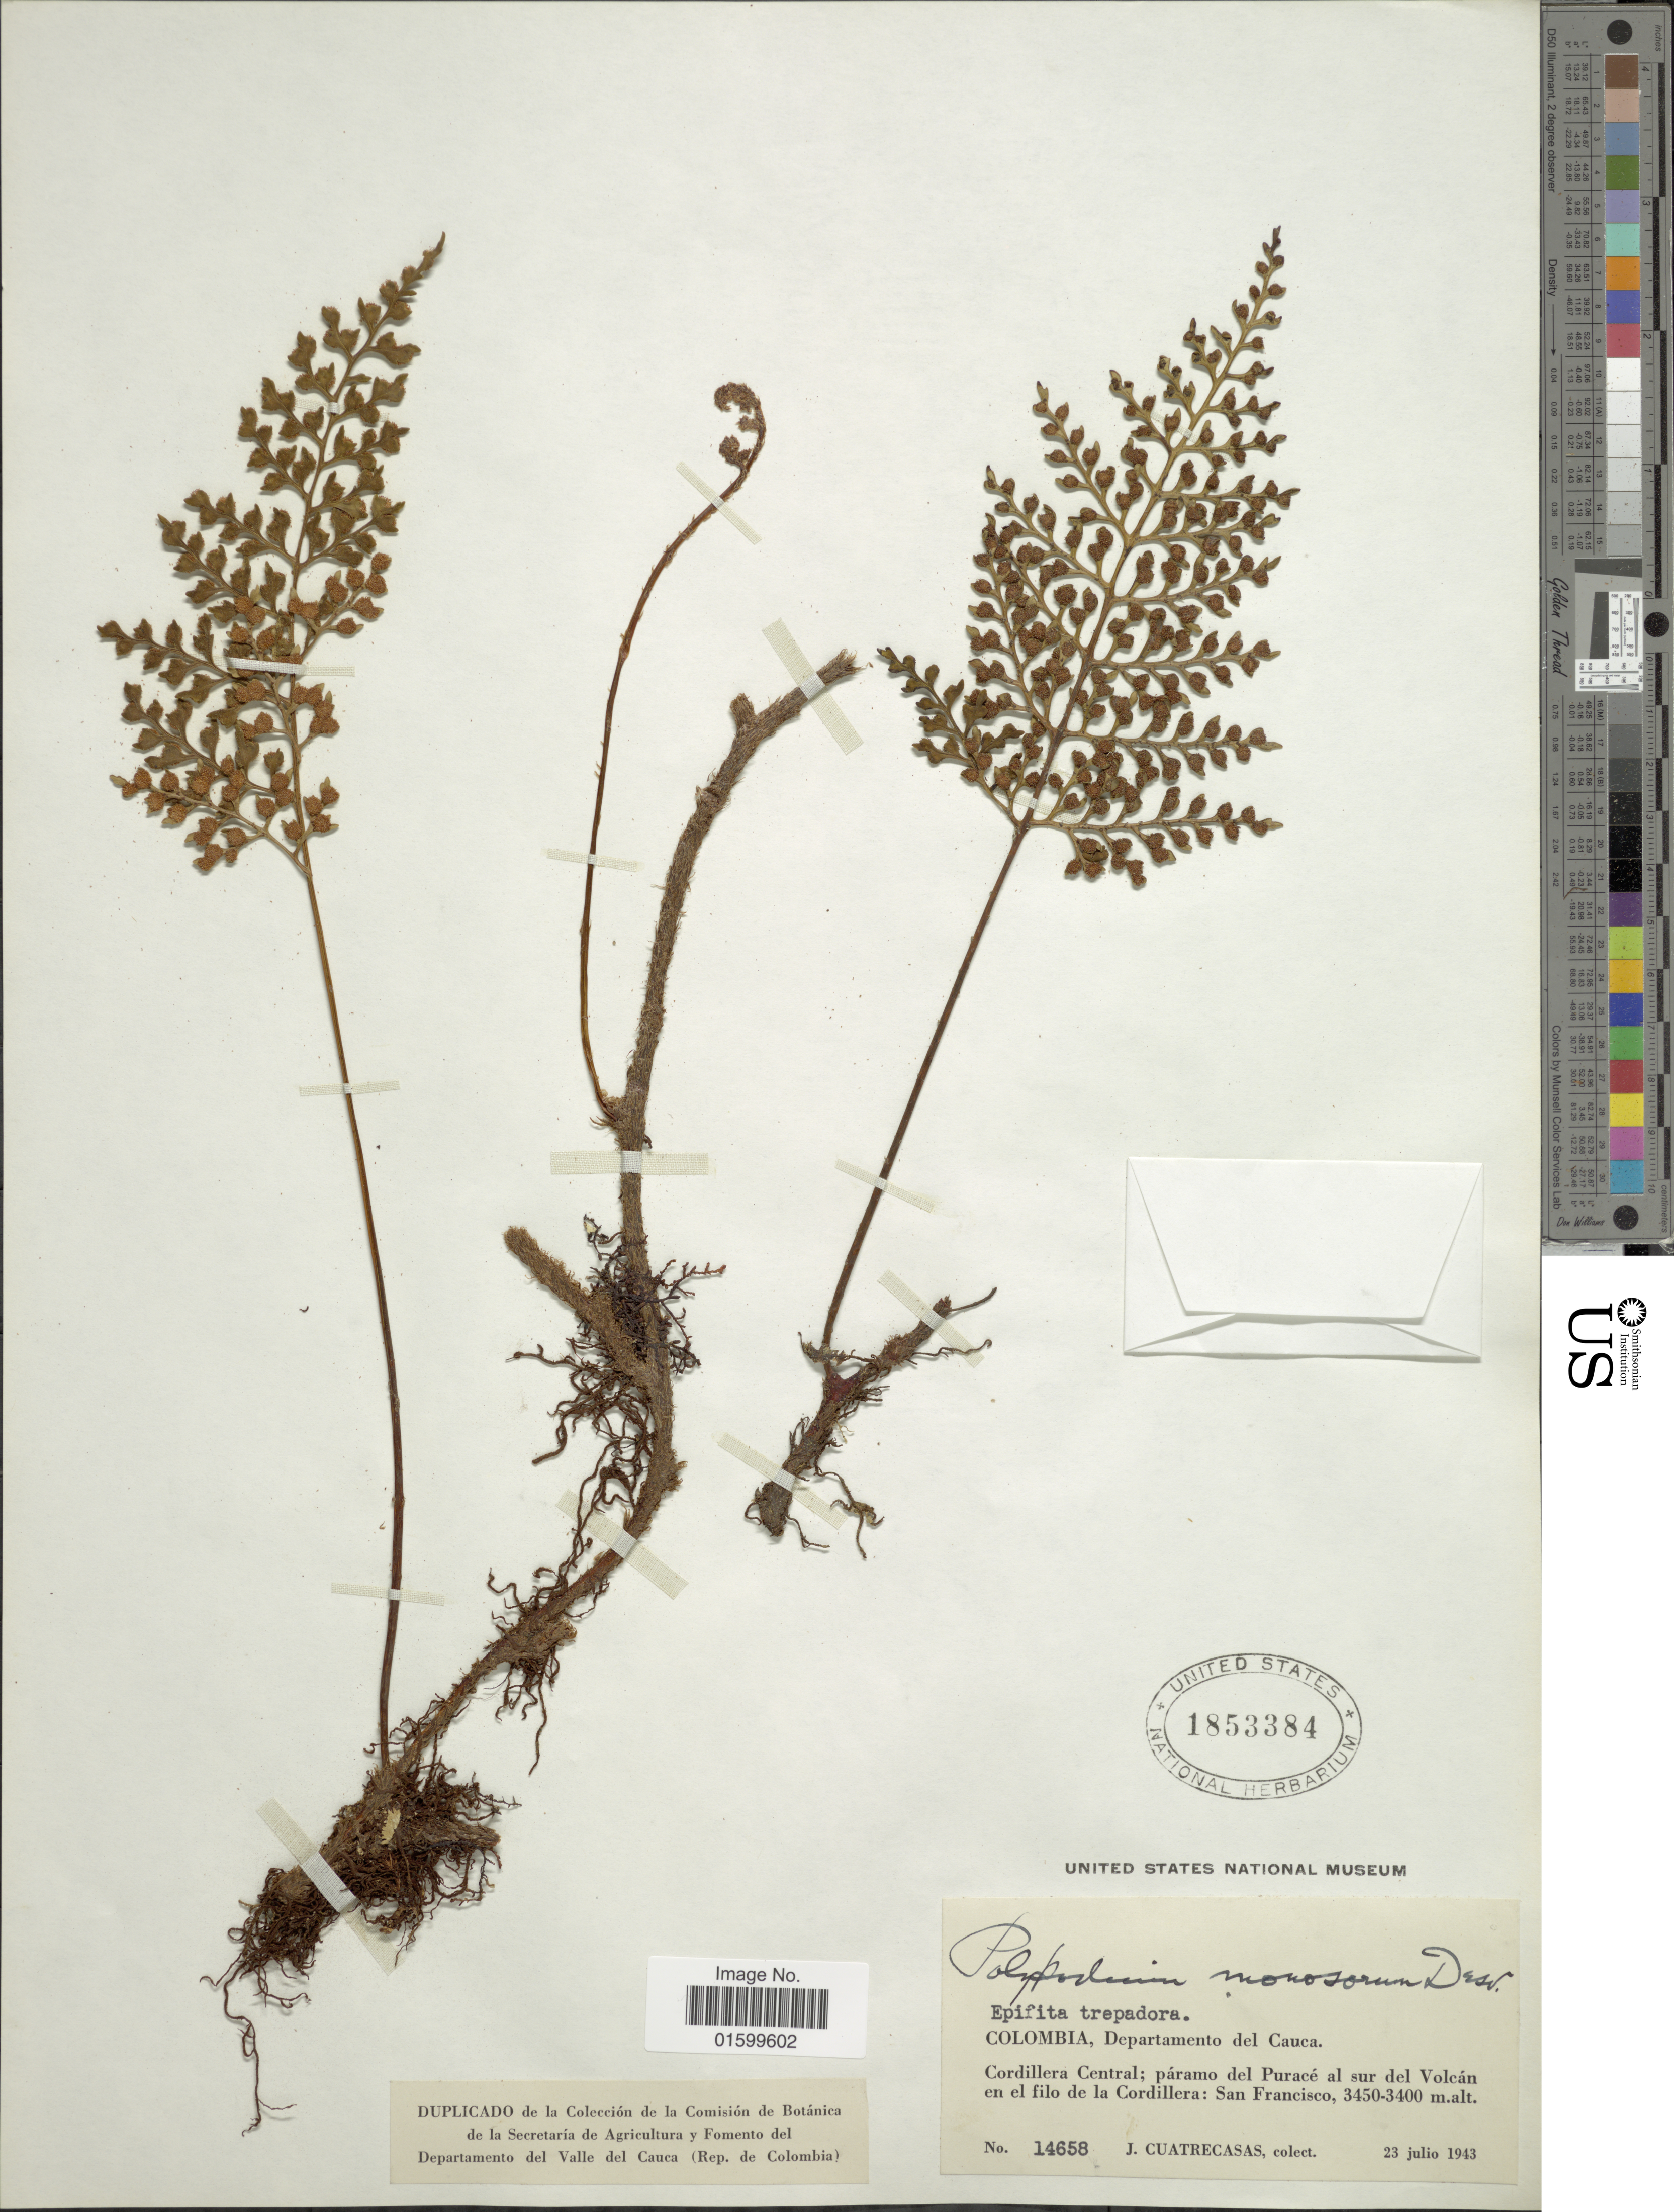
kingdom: Plantae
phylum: Tracheophyta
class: Polypodiopsida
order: Polypodiales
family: Polypodiaceae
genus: Pleopeltis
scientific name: Pleopeltis monosora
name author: (Desv.) A.R. Sm.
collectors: J. Cuatrecasas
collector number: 14658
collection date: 1943-07-23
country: Colombia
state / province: Cauca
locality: Departamento del Cauca, Cordillera Central: paramo del Purace al sur del Volcan en el filo de la Cordillera: San Francisco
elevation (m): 3400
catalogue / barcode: US 1853384